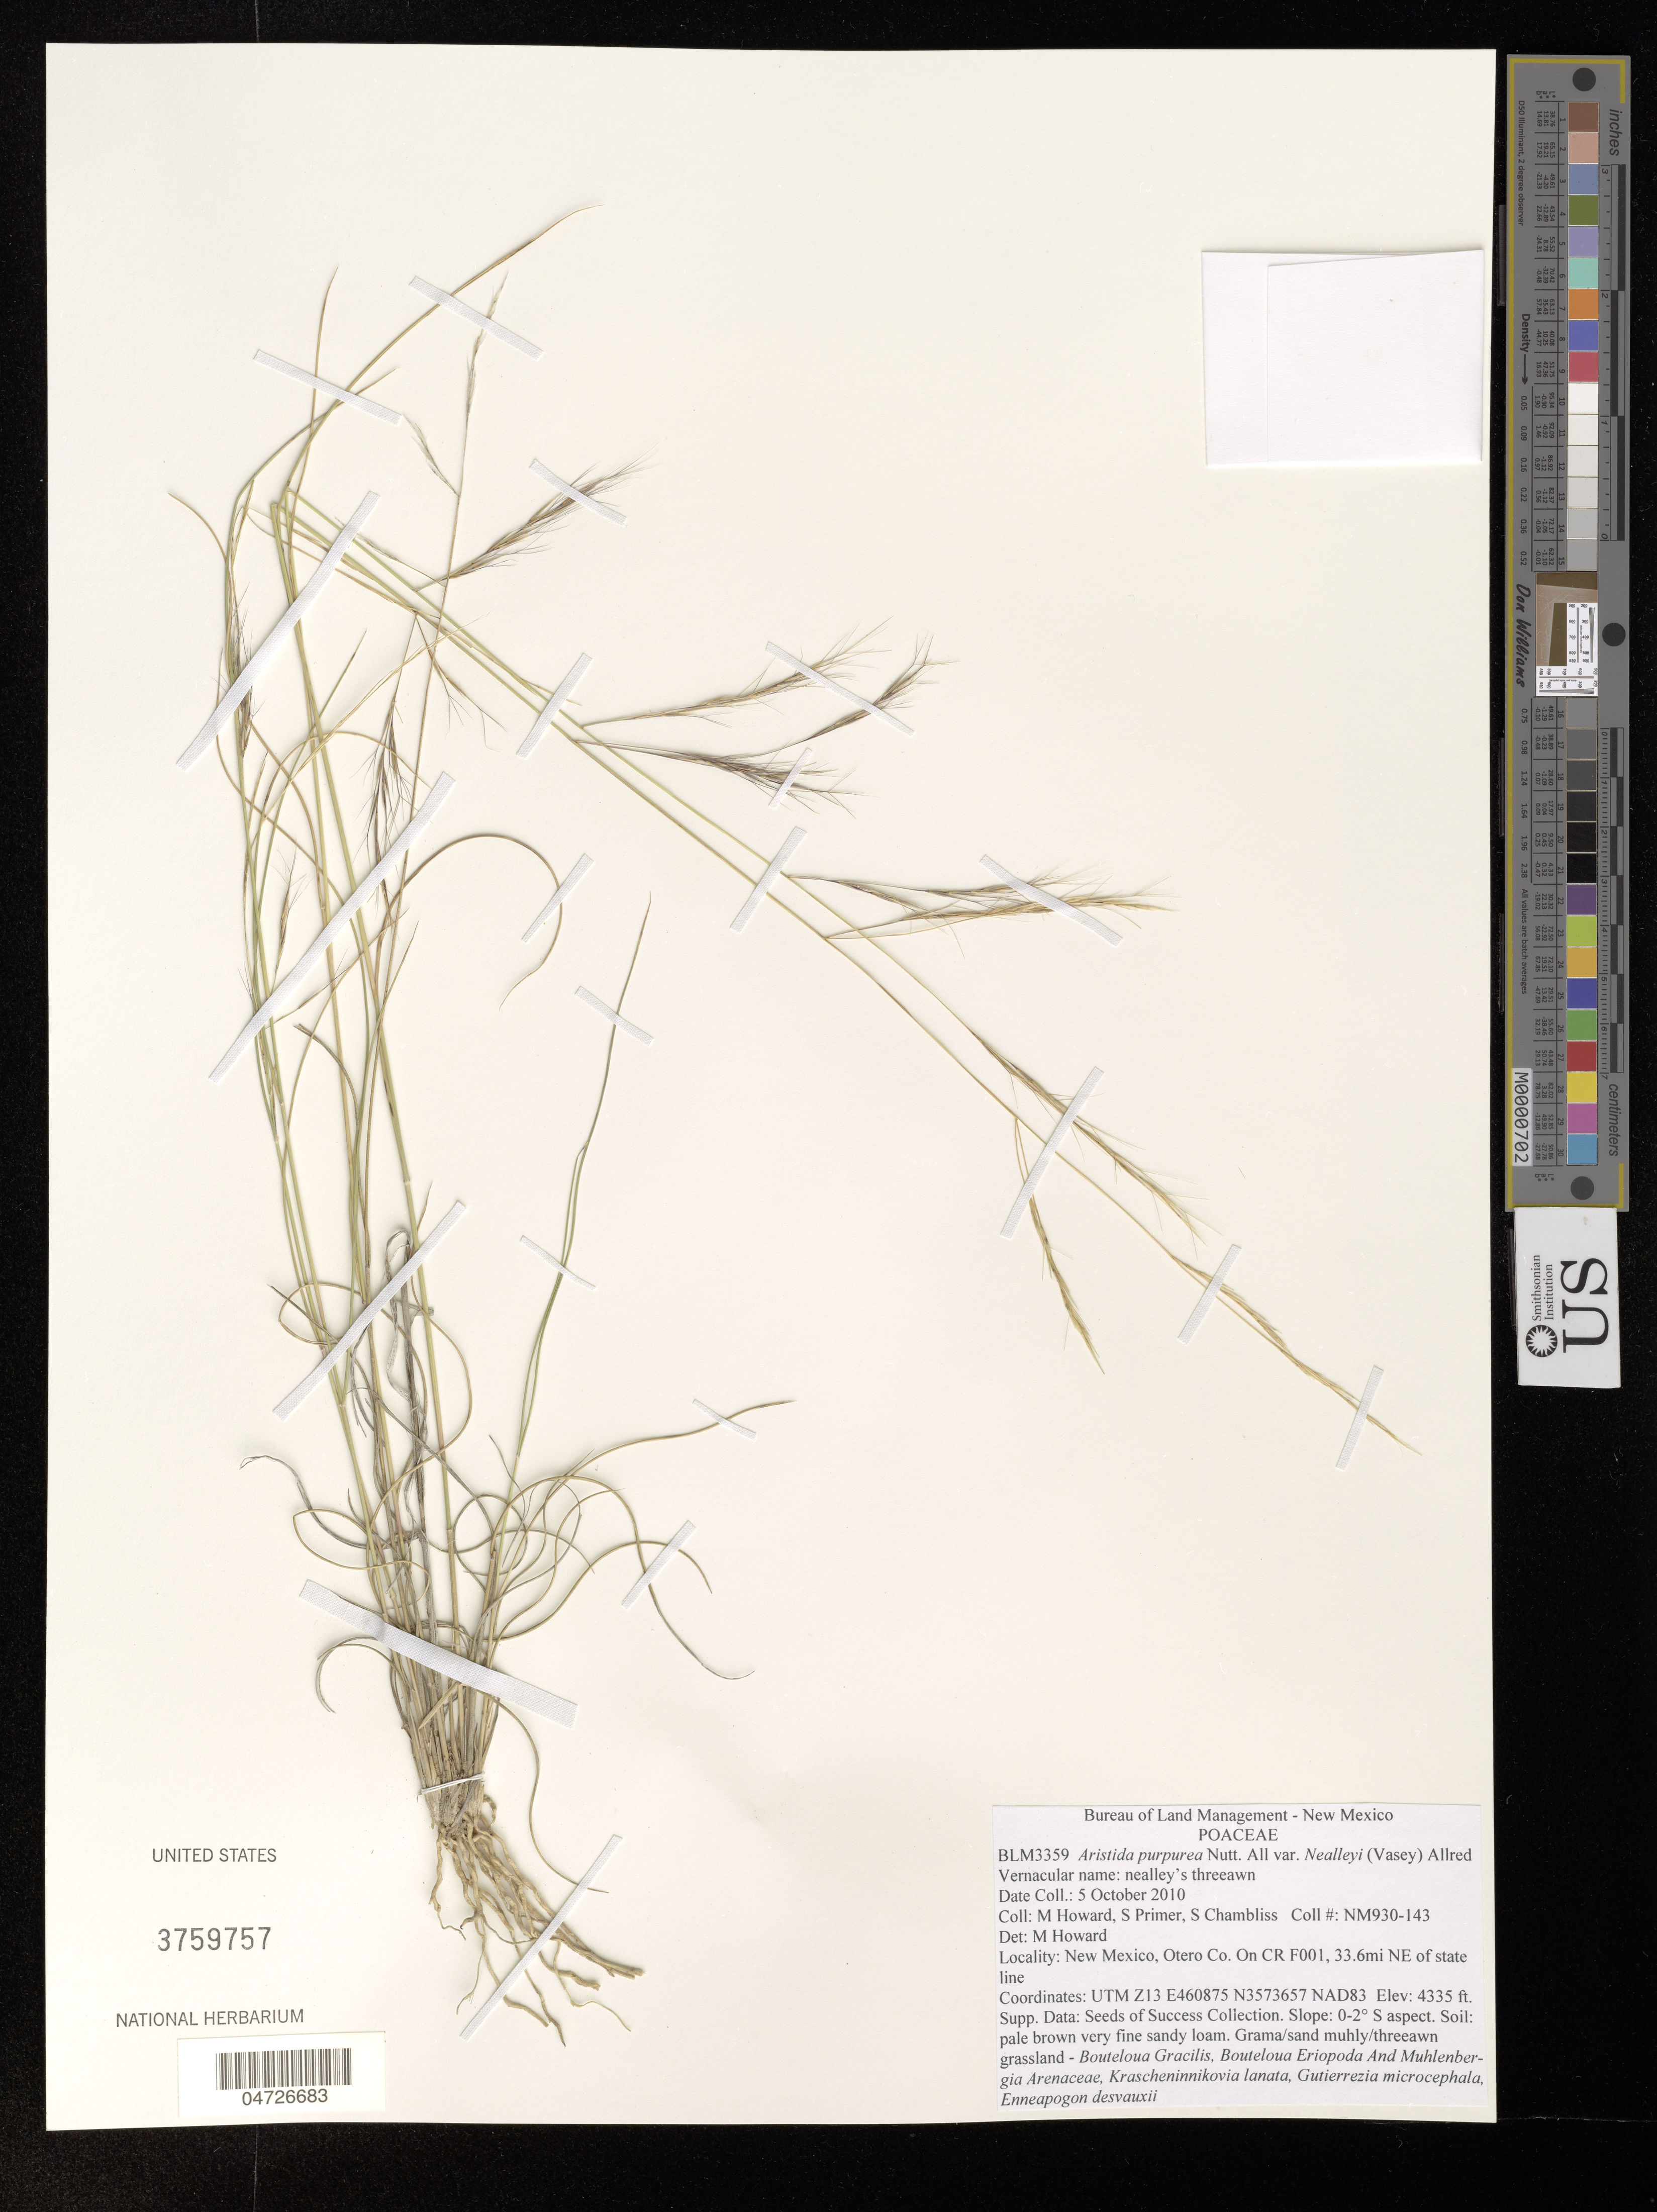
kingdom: Plantae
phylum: Tracheophyta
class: Liliopsida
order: Poales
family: Poaceae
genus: Aristida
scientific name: Aristida purpurea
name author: Nutt.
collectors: M. Howard, S. Primer & S. Chambliss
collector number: NM930-143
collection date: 2010-10-05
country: United States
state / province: New Mexico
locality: Otero Co. On CR F001, 33.6mi NE of state line.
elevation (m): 1321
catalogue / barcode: US 3759757